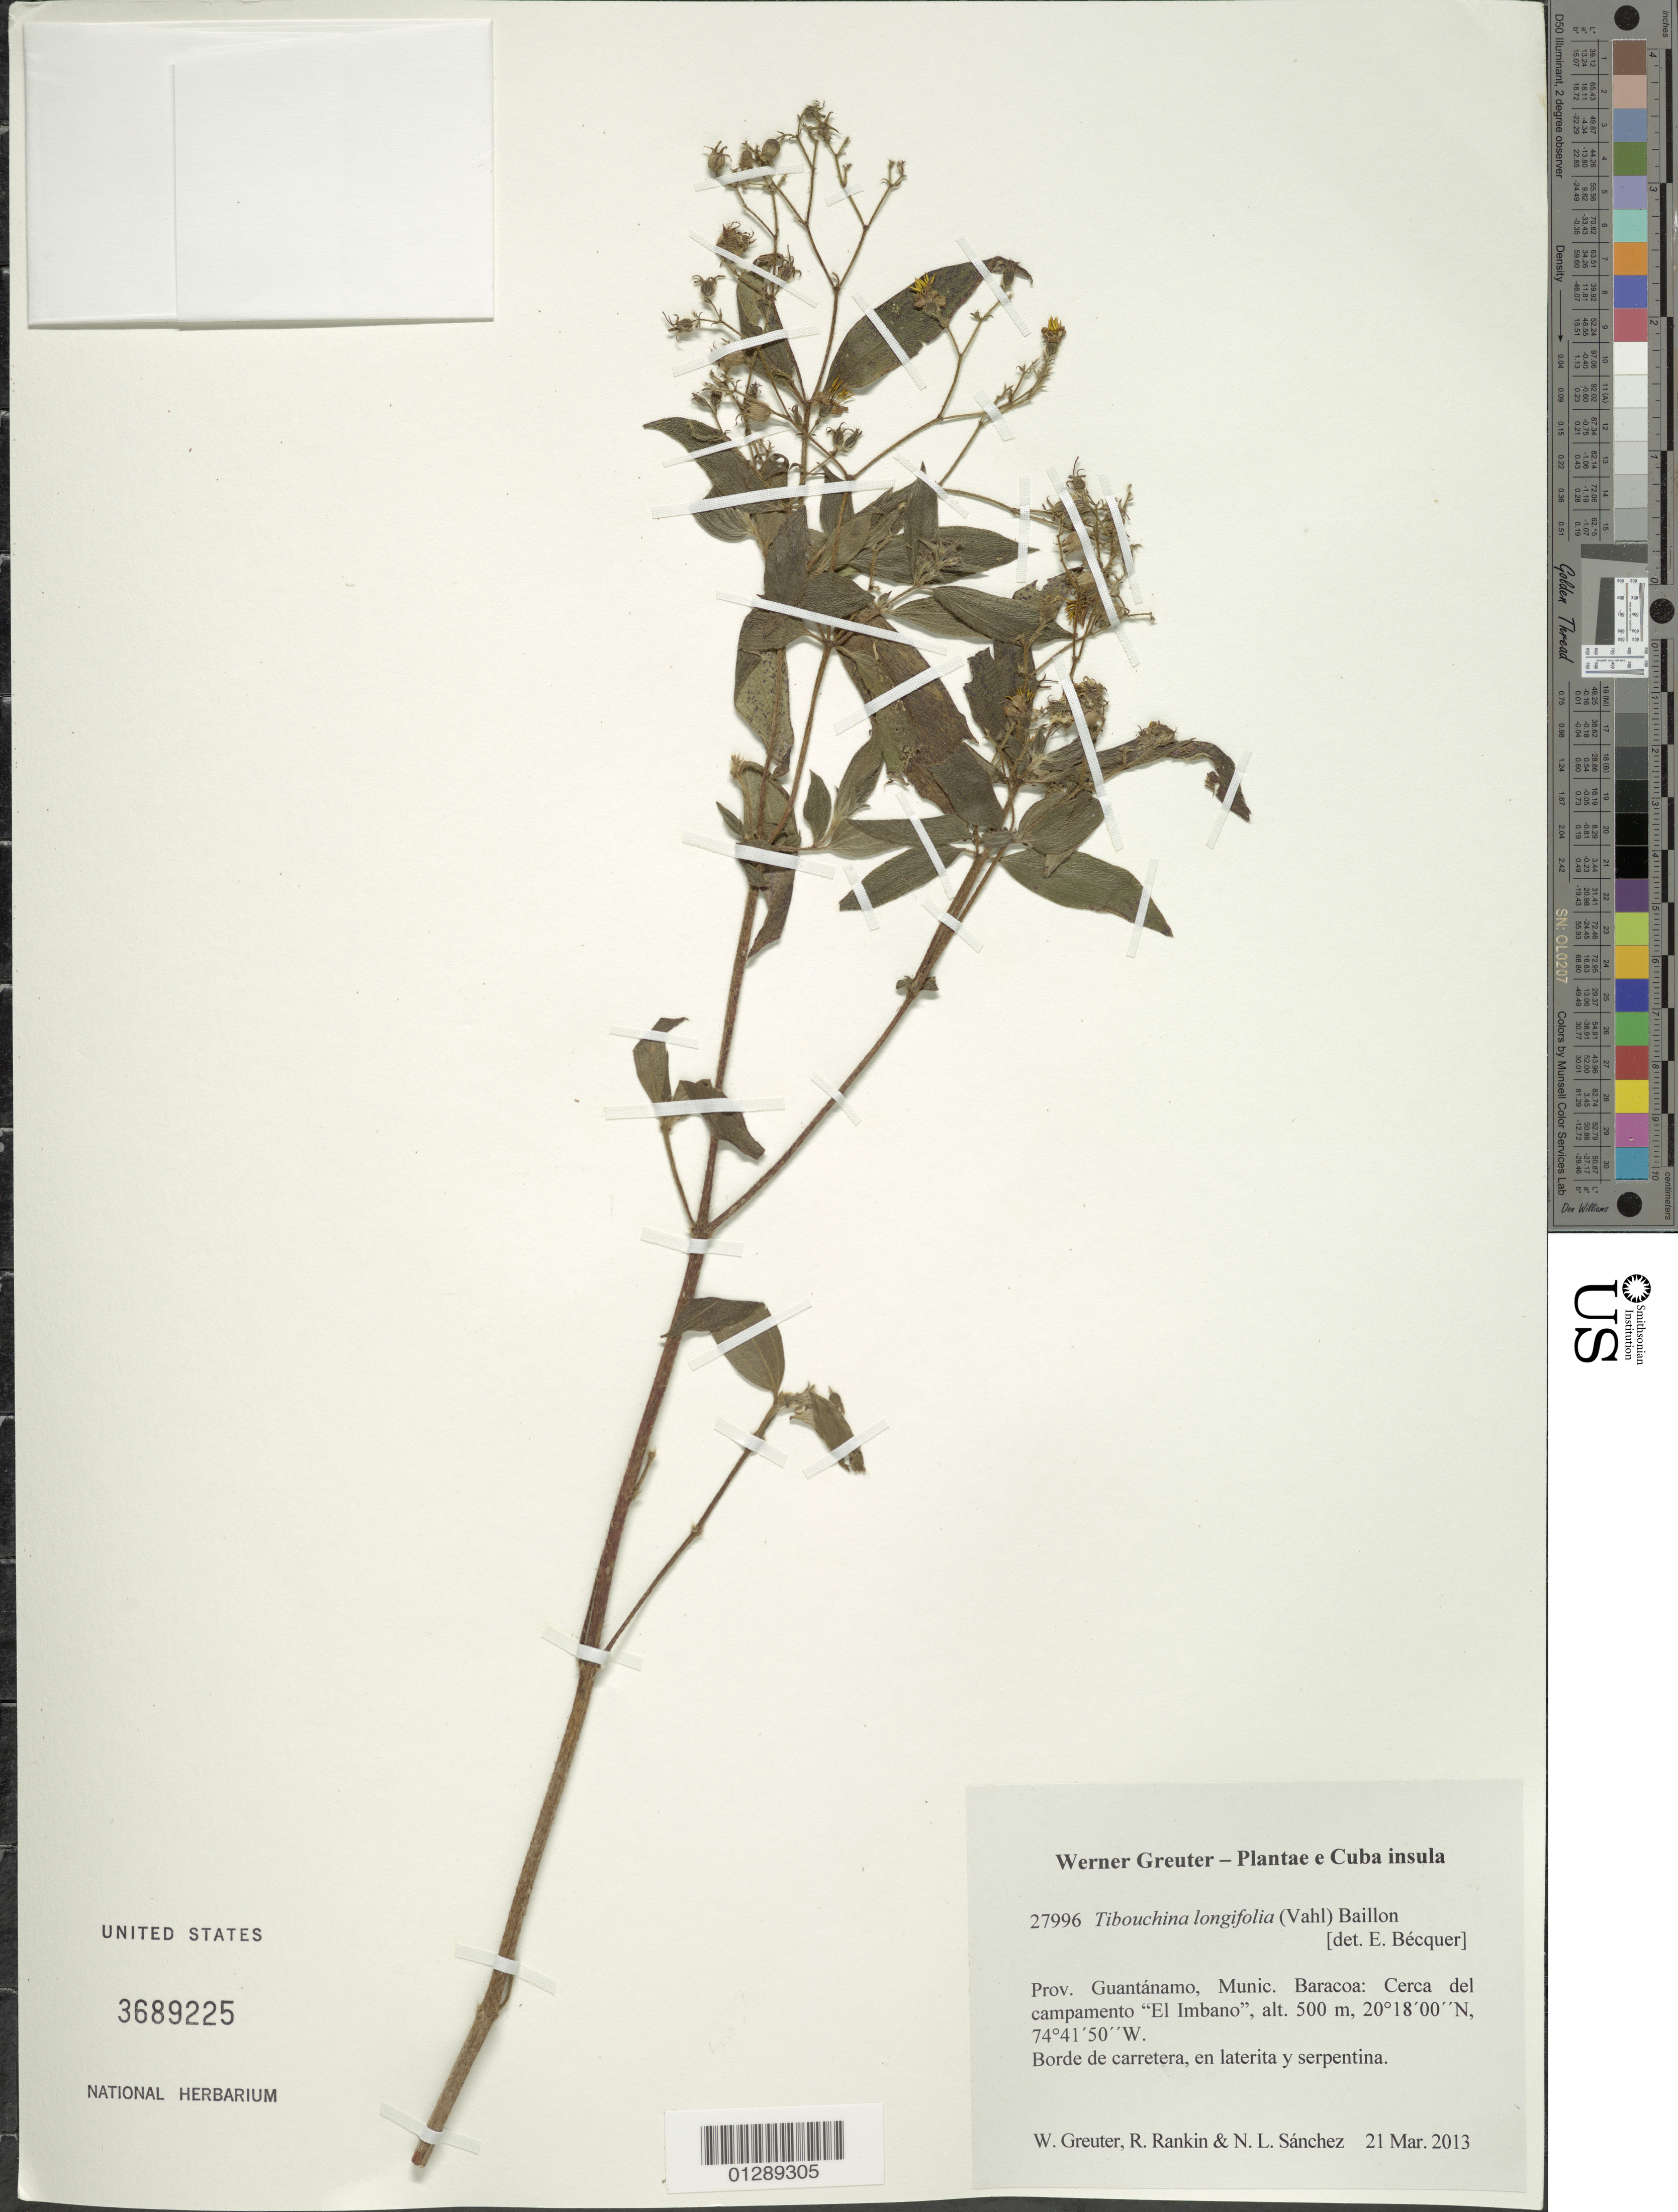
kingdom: Plantae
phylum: Tracheophyta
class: Magnoliopsida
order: Myrtales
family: Melastomataceae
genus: Chaetogastra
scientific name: Chaetogastra longifolia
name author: (Vahl) DC.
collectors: W. R. Greuter, R. Rankin Rodriguez & N. Sanchez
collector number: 27996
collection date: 2013-03-21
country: Cuba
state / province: Guantanamo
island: Cuba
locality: Munic. Baracoa: cerca del campamento "El Imbano".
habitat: Borde de carretera, en laterita y serpentina.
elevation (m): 500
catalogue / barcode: US 3689225